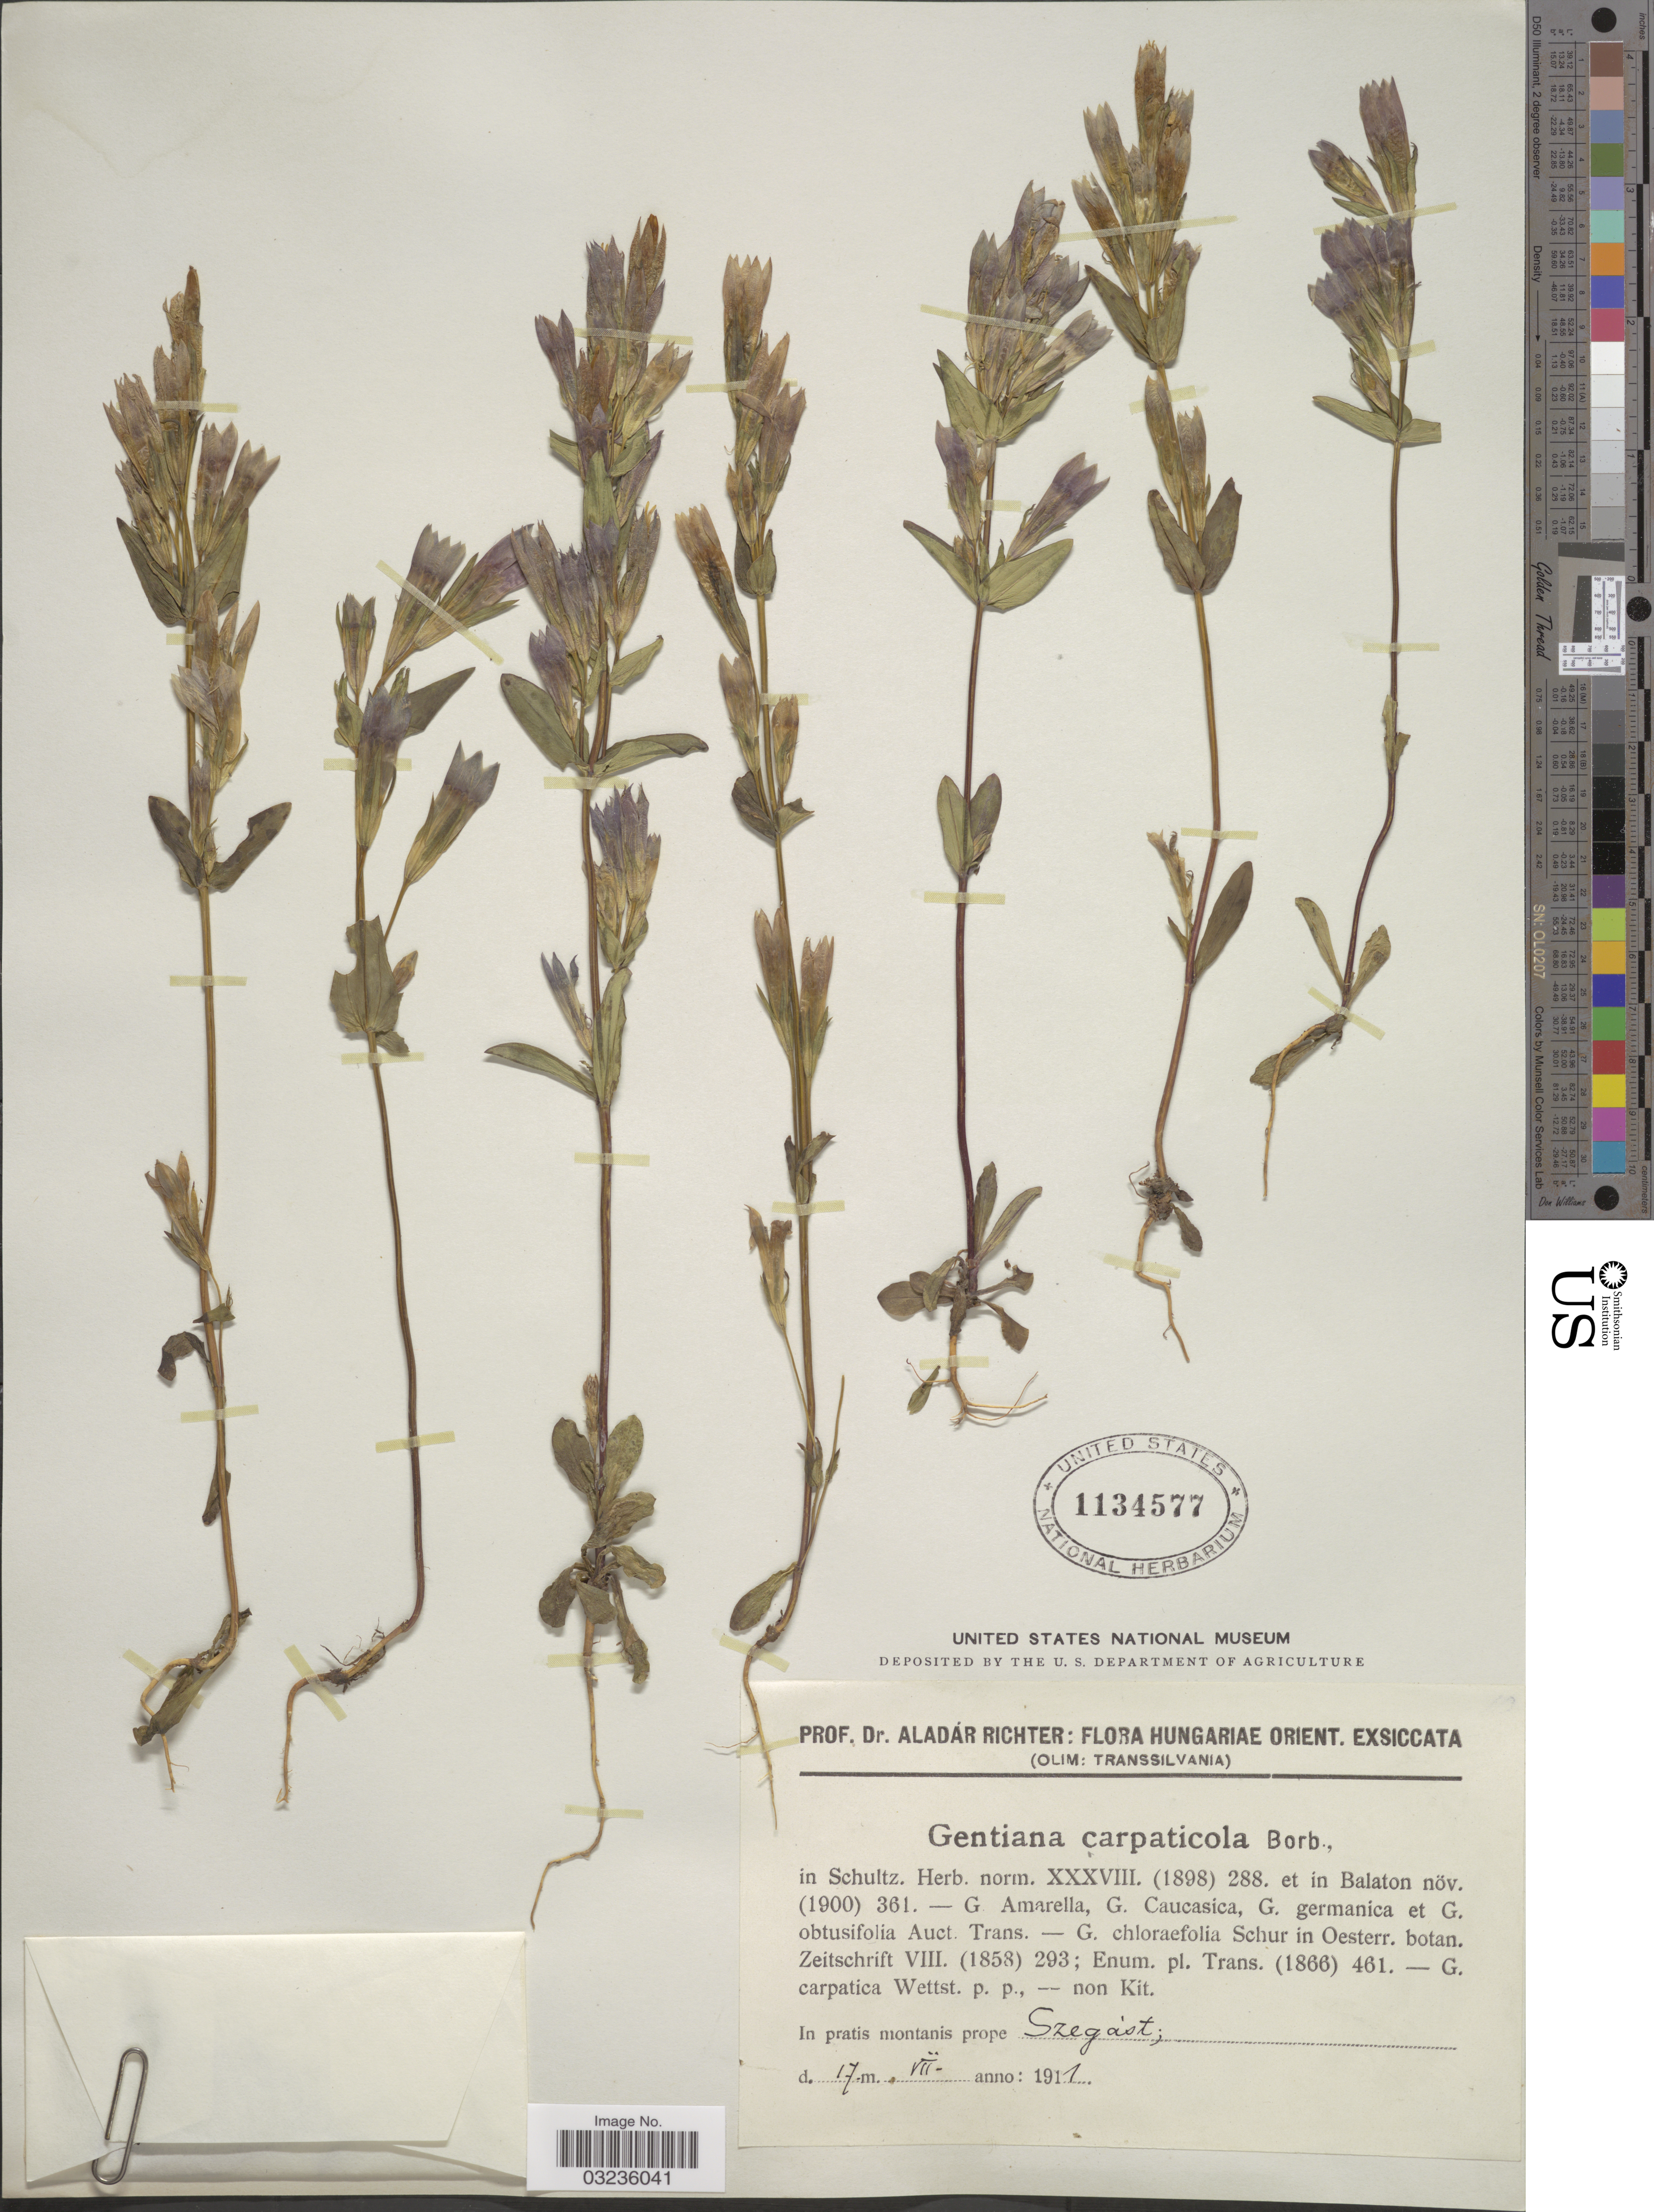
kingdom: Plantae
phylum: Tracheophyta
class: Magnoliopsida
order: Gentianales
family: Gentianaceae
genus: Gentiana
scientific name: Gentiana carpaticola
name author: Borbás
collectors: A. Richter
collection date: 1911-07-17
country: Hungary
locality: Hungariae orient. In pratis montanis prope Szegàst.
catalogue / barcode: US 1134577